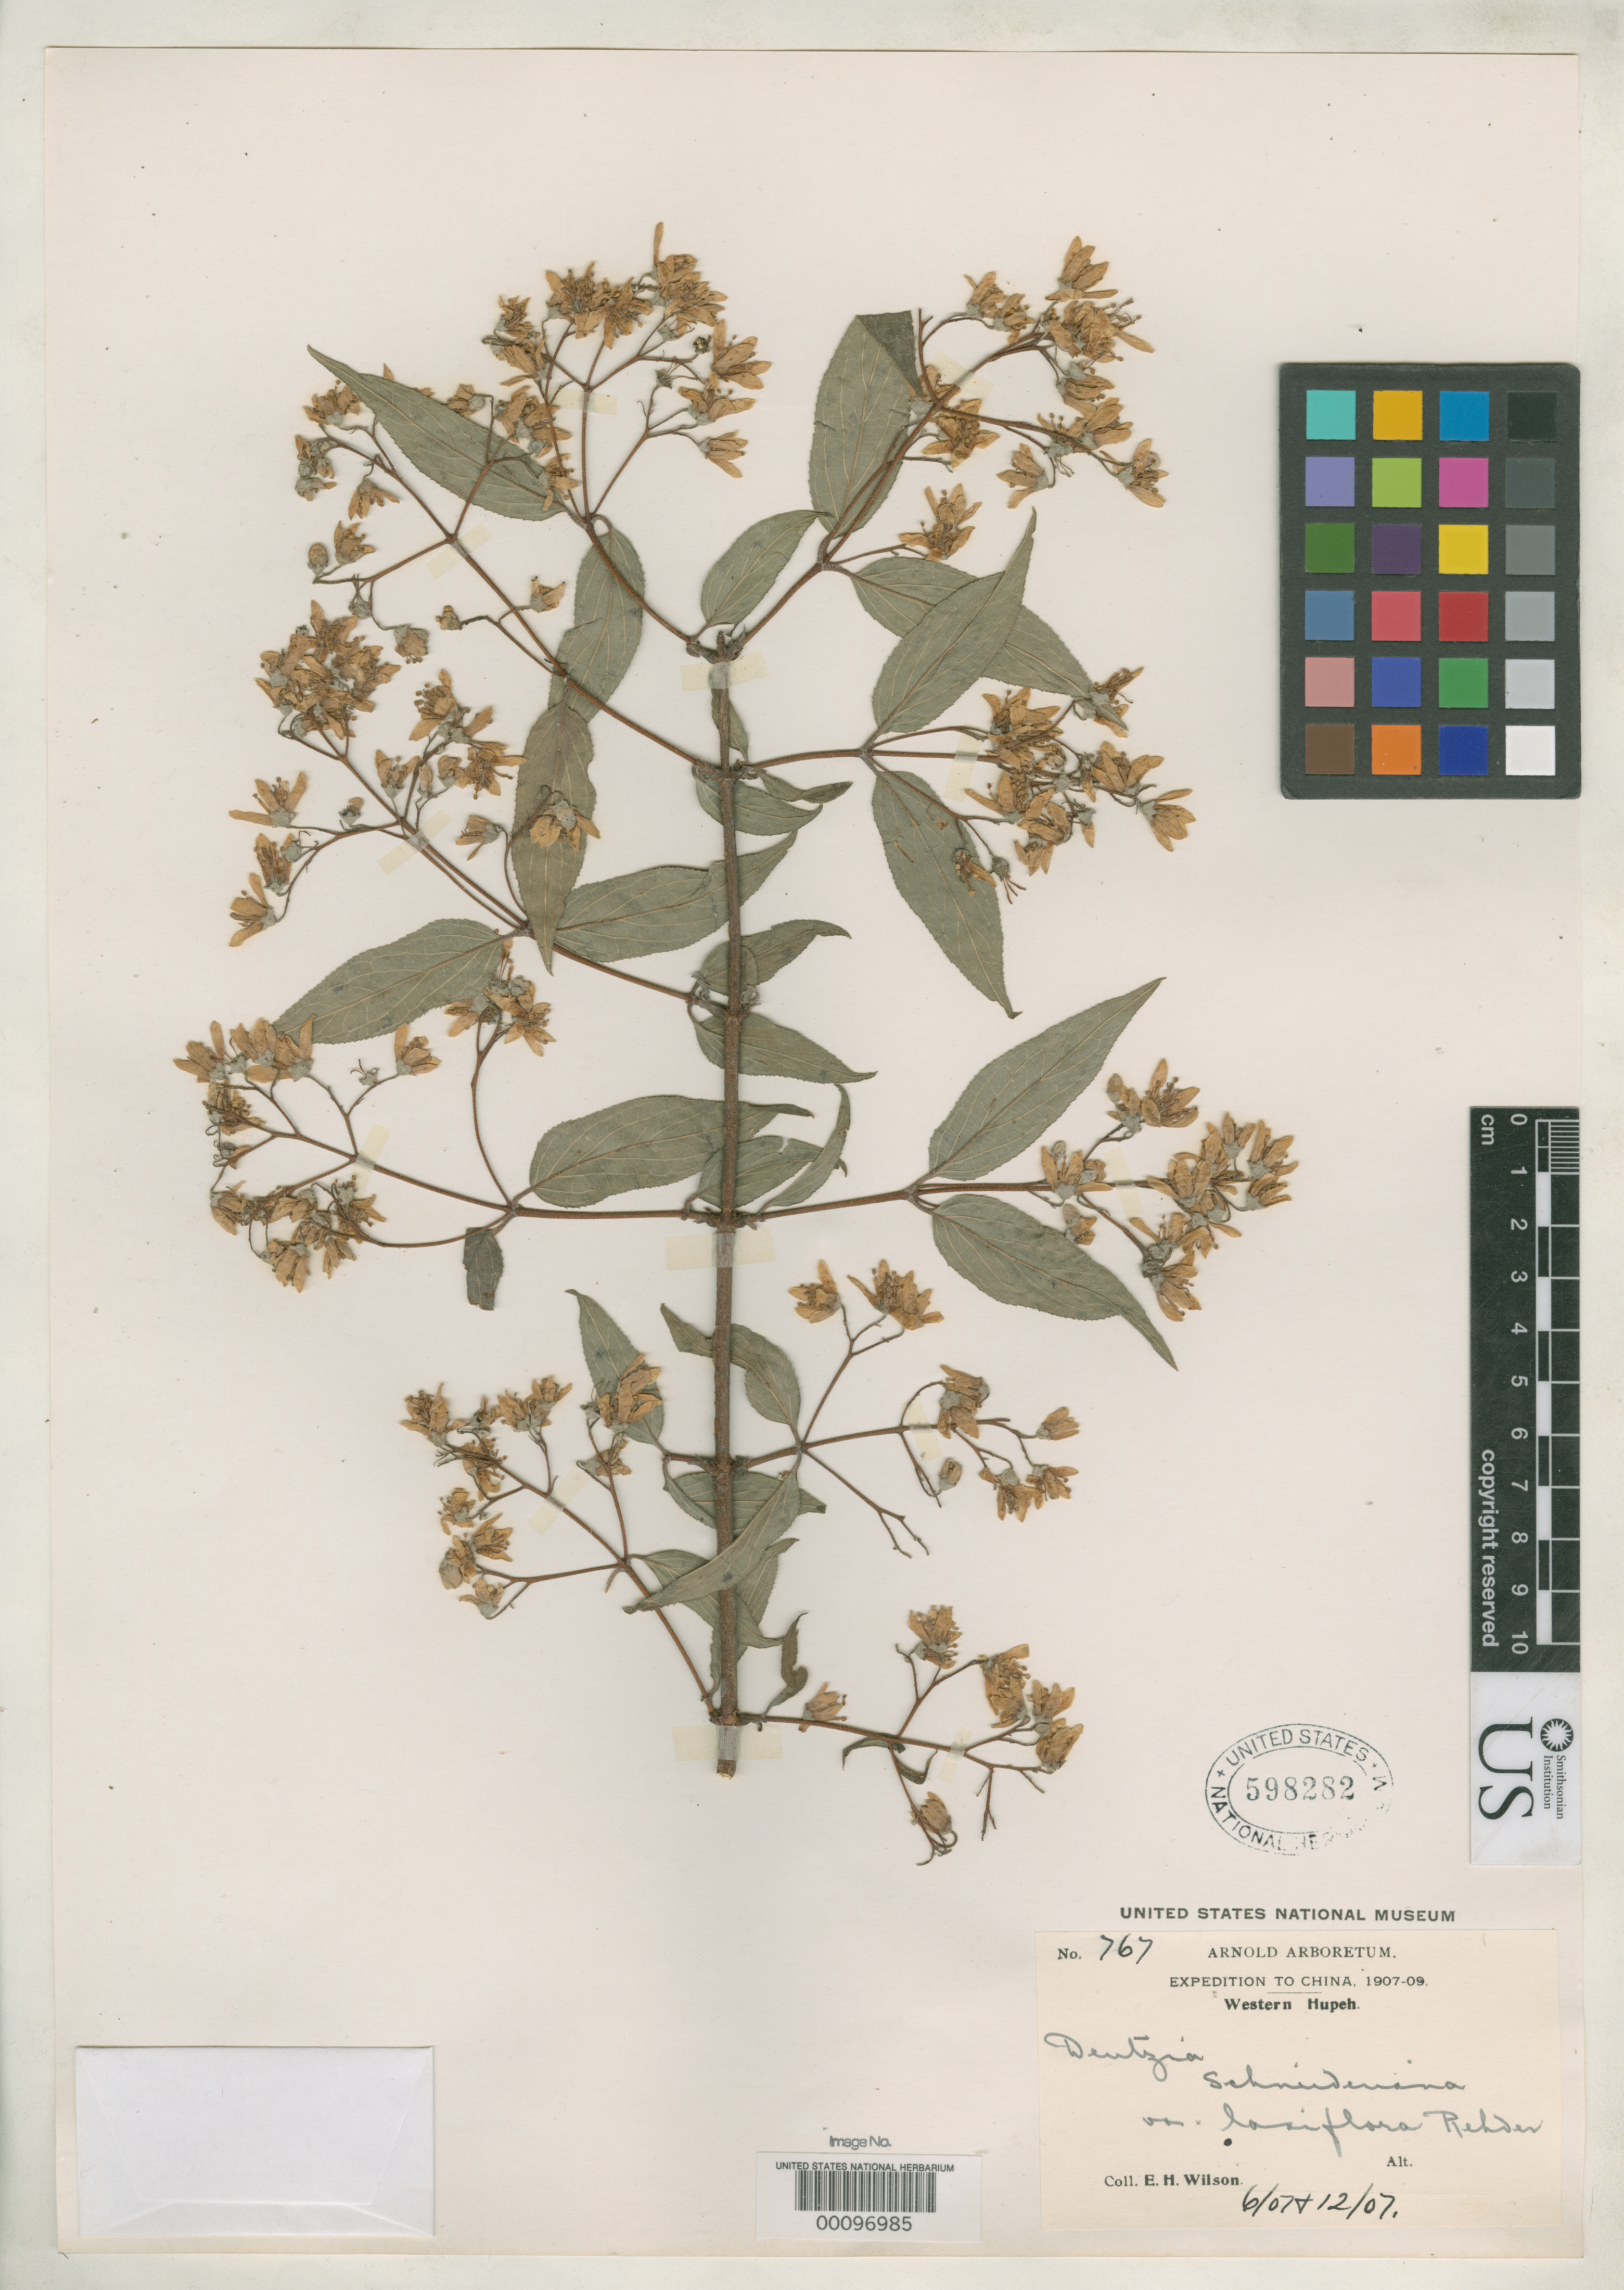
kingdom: Plantae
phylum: Tracheophyta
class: Magnoliopsida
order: Cornales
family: Hydrangeaceae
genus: Deutzia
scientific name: Deutzia schneideriana var. laxiflora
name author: Rehder in Sarg.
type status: Isotype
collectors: E. H. Wilson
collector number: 767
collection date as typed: Jun 1907 and -- Dec 1907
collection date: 1907-06,1907-12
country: China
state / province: Hubei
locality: North and south of Ichang.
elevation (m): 900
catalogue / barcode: US 598282